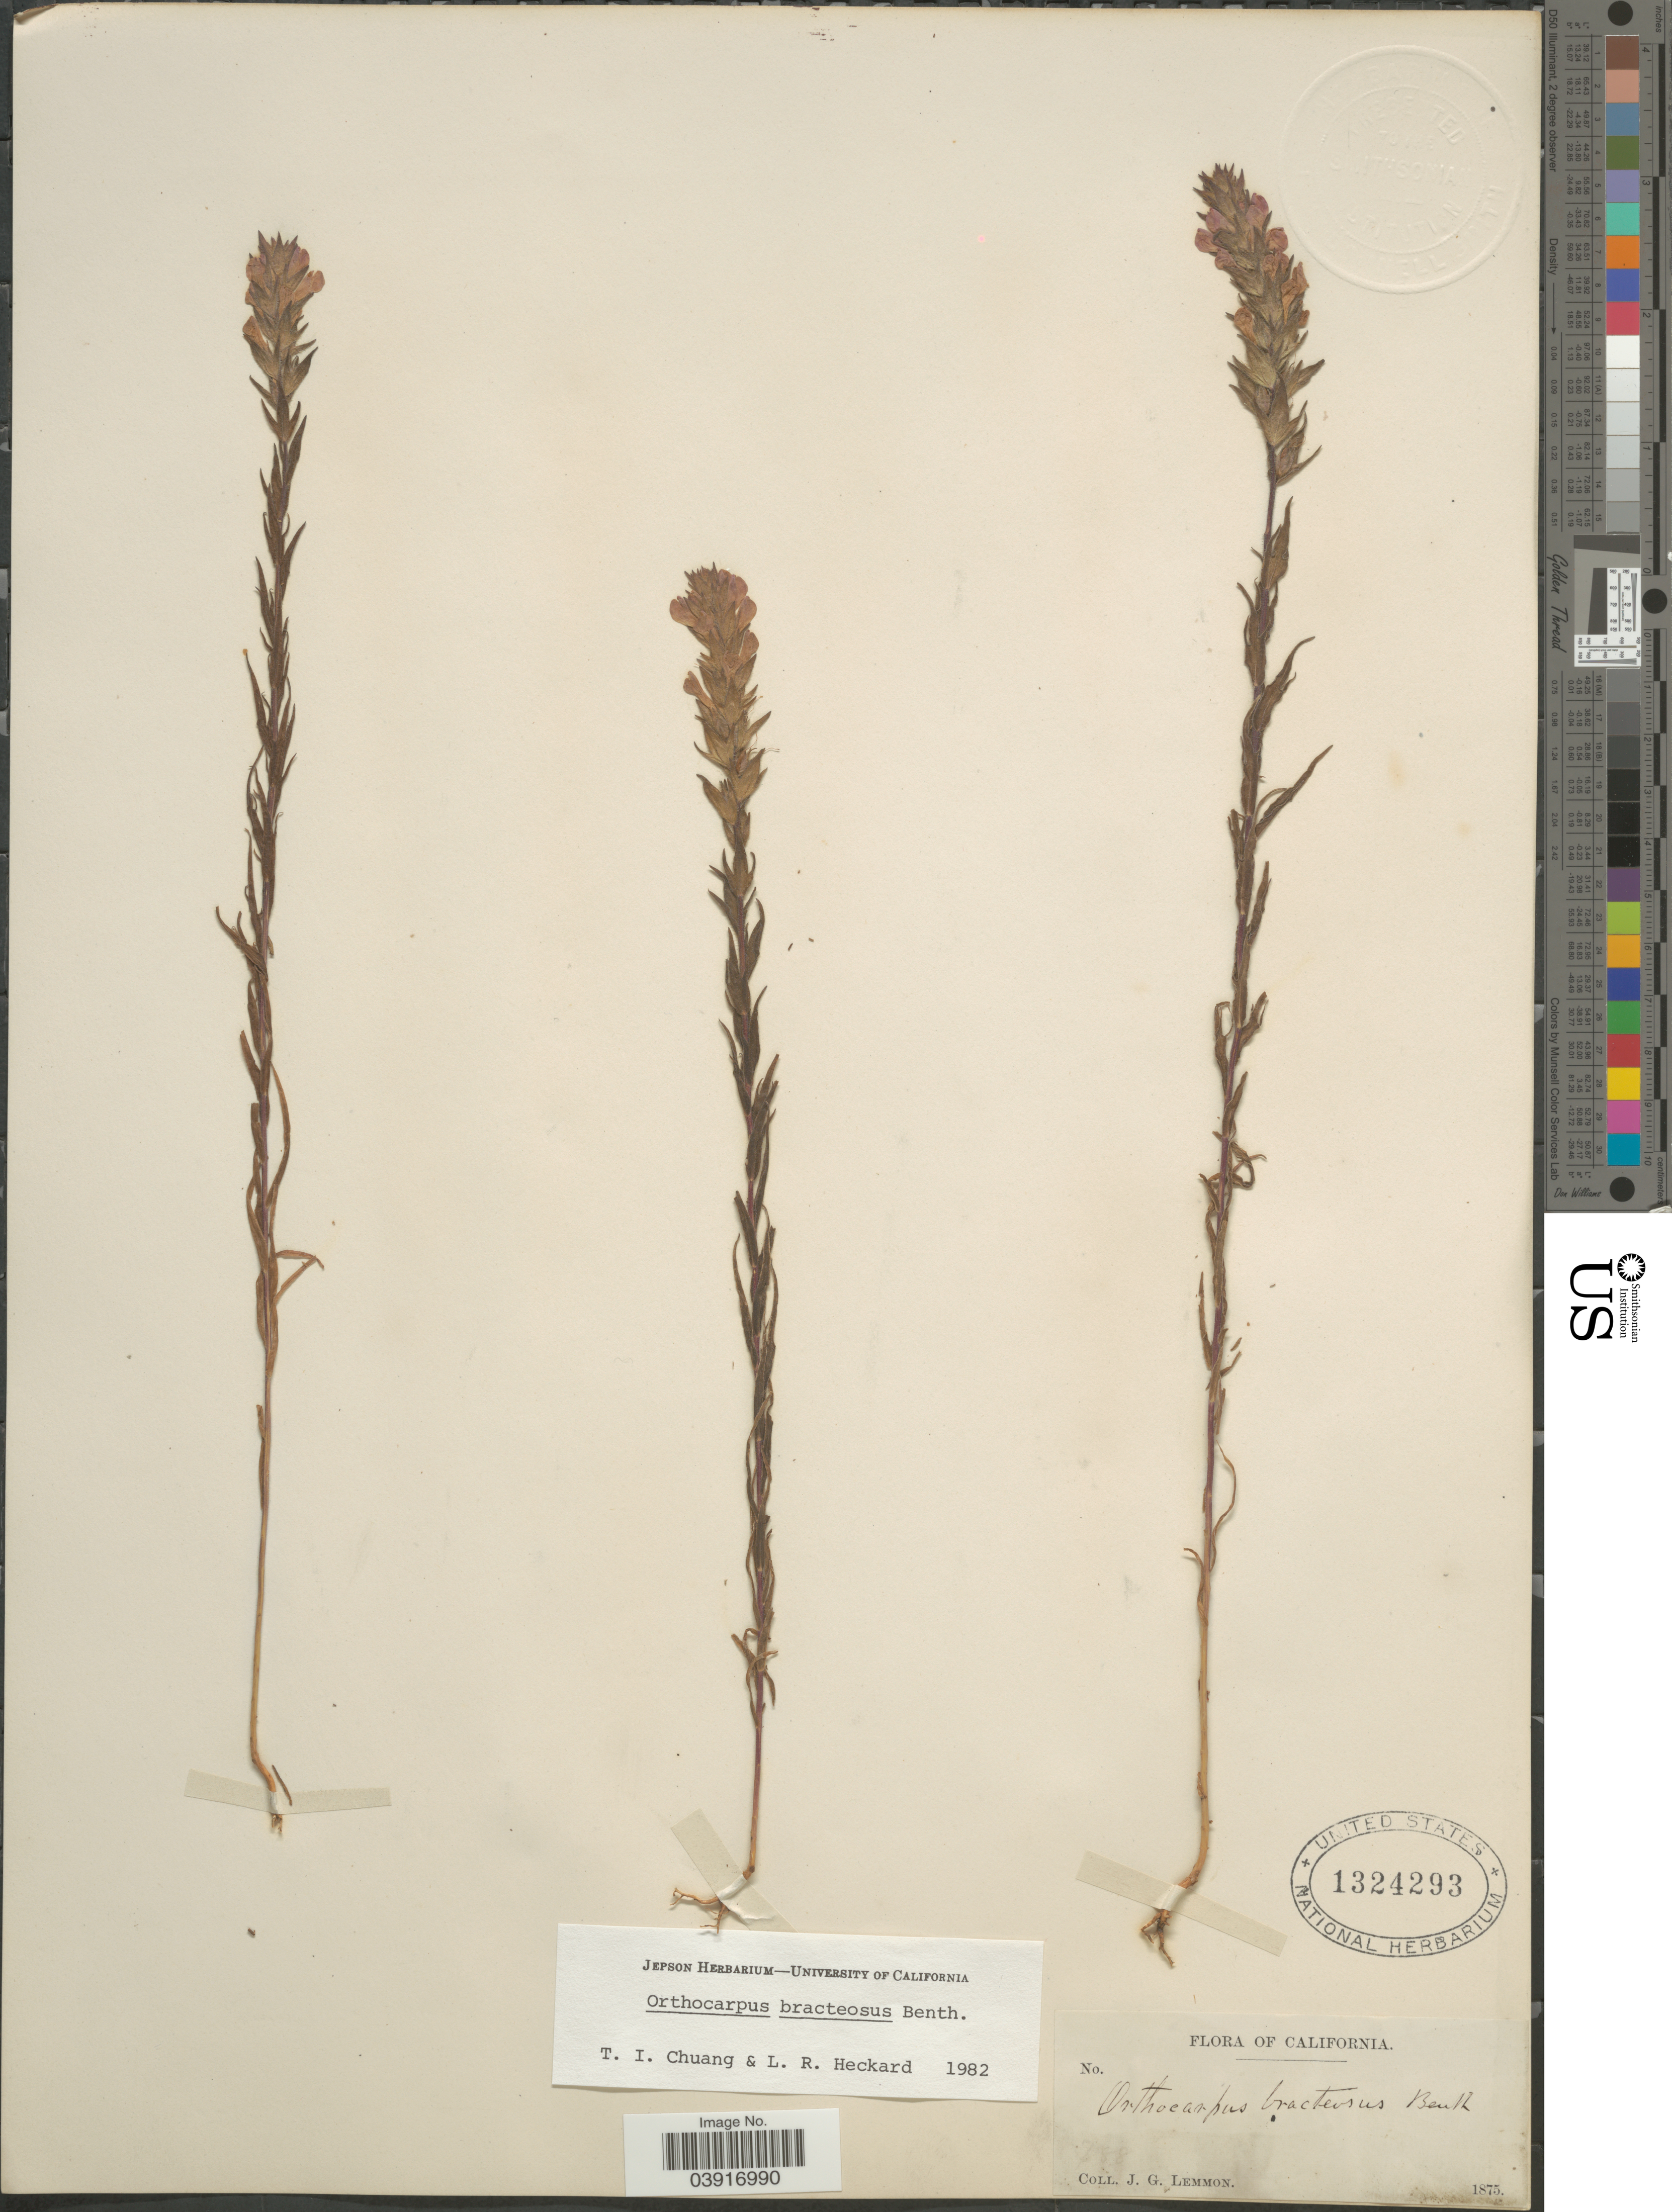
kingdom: Plantae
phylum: Tracheophyta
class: Magnoliopsida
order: Lamiales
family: Orobanchaceae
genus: Orthocarpus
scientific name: Orthocarpus bracteosus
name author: Benth.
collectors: J. Lemmon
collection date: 1875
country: United States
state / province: California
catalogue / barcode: US 1324293